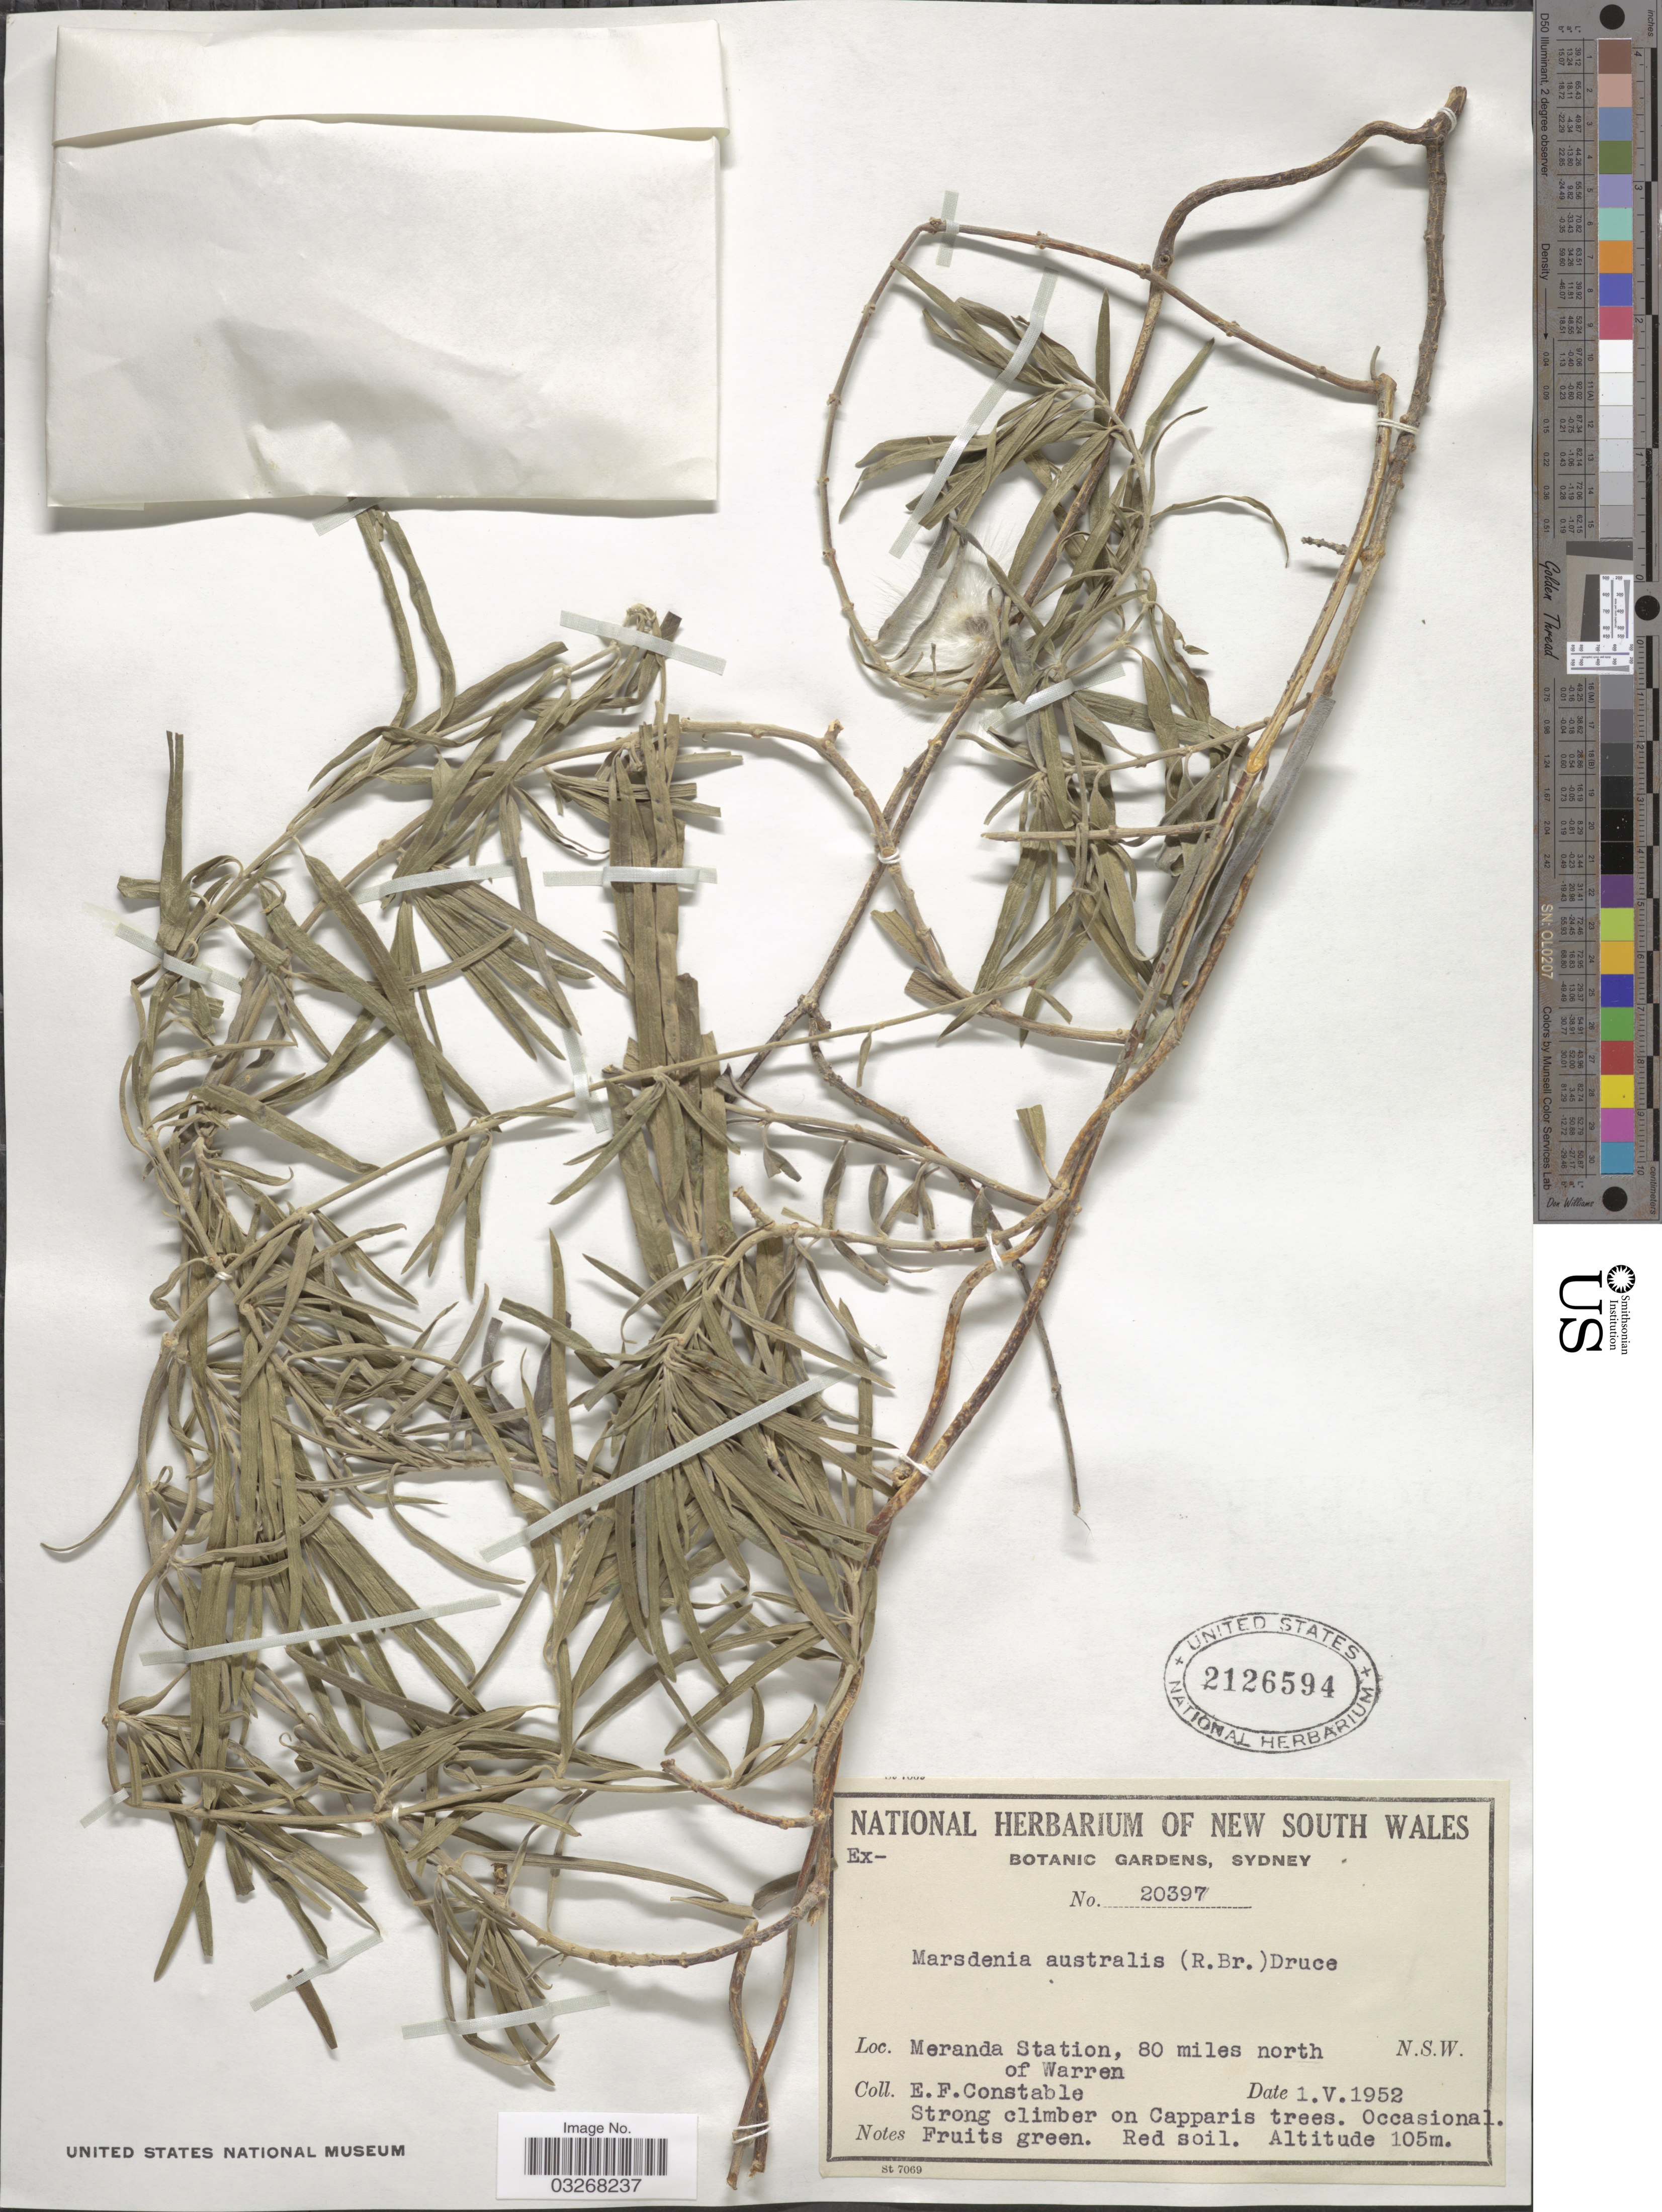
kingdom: Plantae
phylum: Tracheophyta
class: Magnoliopsida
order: Gentianales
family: Apocynaceae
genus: Marsdenia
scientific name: Marsdenia australis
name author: (R. Br.) Druce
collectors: E. F. Constable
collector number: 20397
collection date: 1952-05-01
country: Australia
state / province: New South Wales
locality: Meranda Station, 80 miles north of Warren. N. S. W.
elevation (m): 105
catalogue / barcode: US 2126594